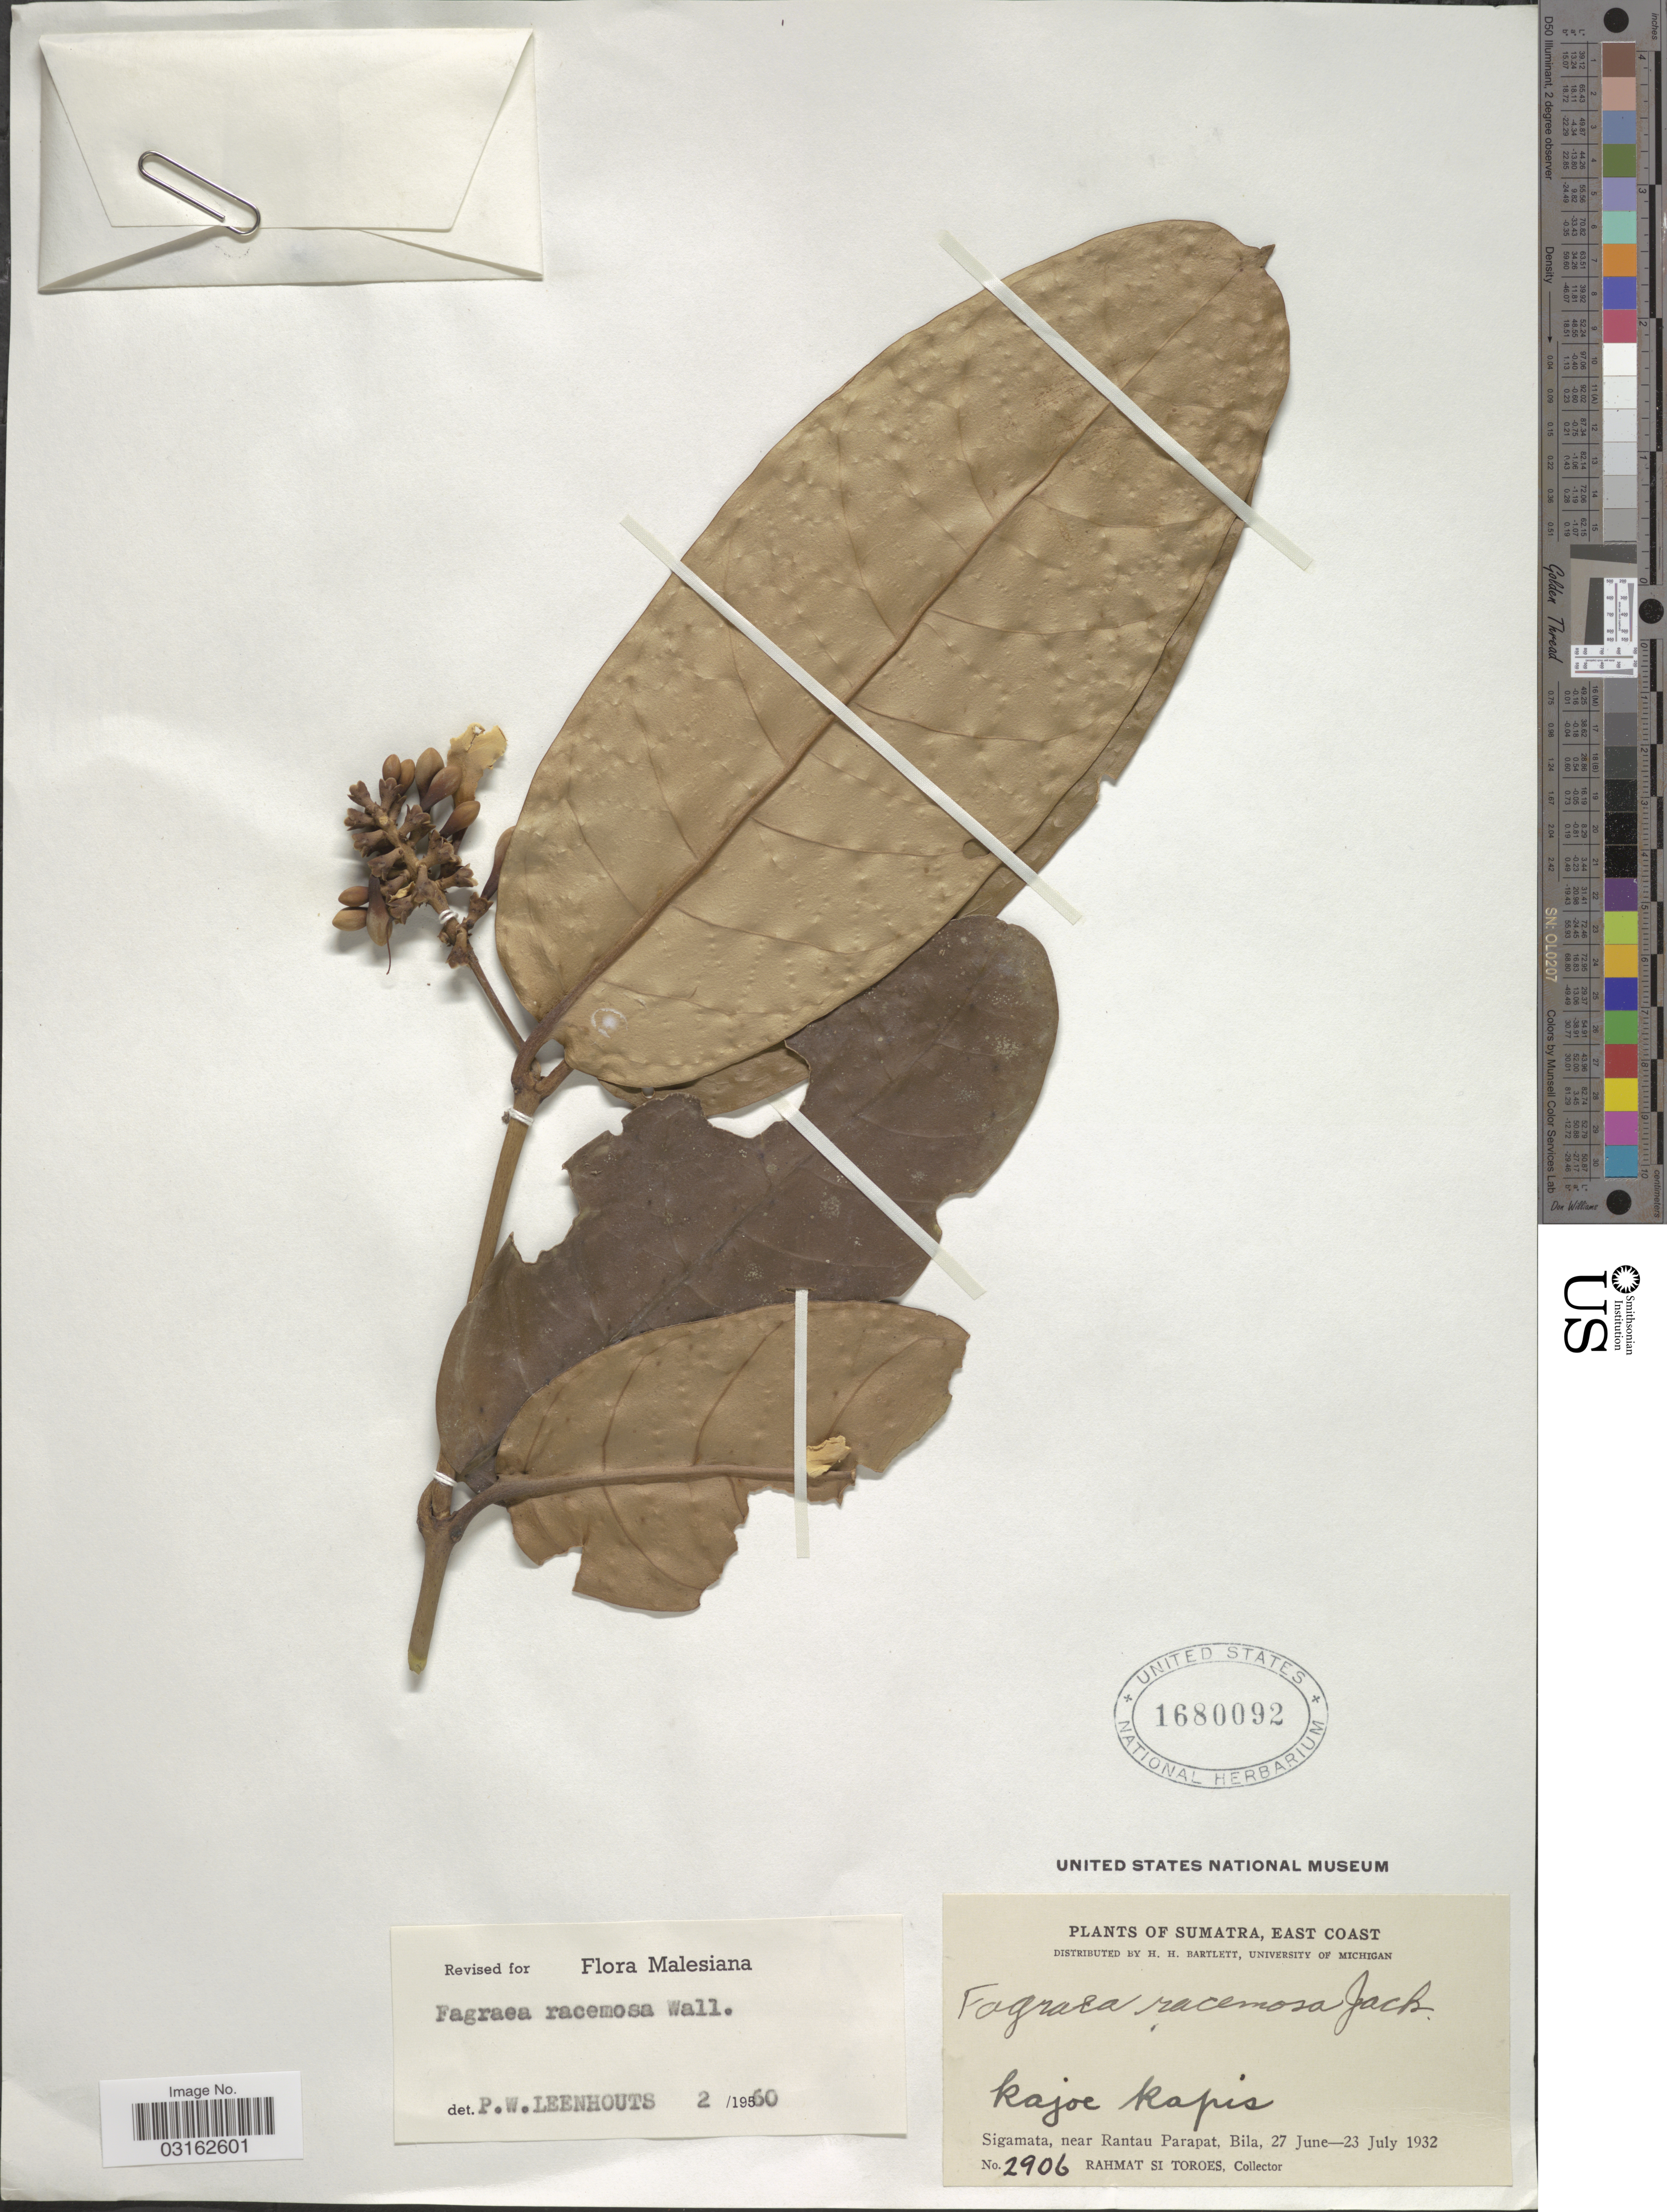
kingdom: Plantae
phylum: Tracheophyta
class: Magnoliopsida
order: Gentianales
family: Gentianaceae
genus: Fagraea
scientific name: Fagraea racemosa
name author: Jack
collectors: Rahmat Si Boeea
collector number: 2906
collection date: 1932-06-27/1932-07-23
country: Indonesia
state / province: Sumatra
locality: East Coast. Sigamata, near Rantau Parapat, Bila.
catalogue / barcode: US 1680092